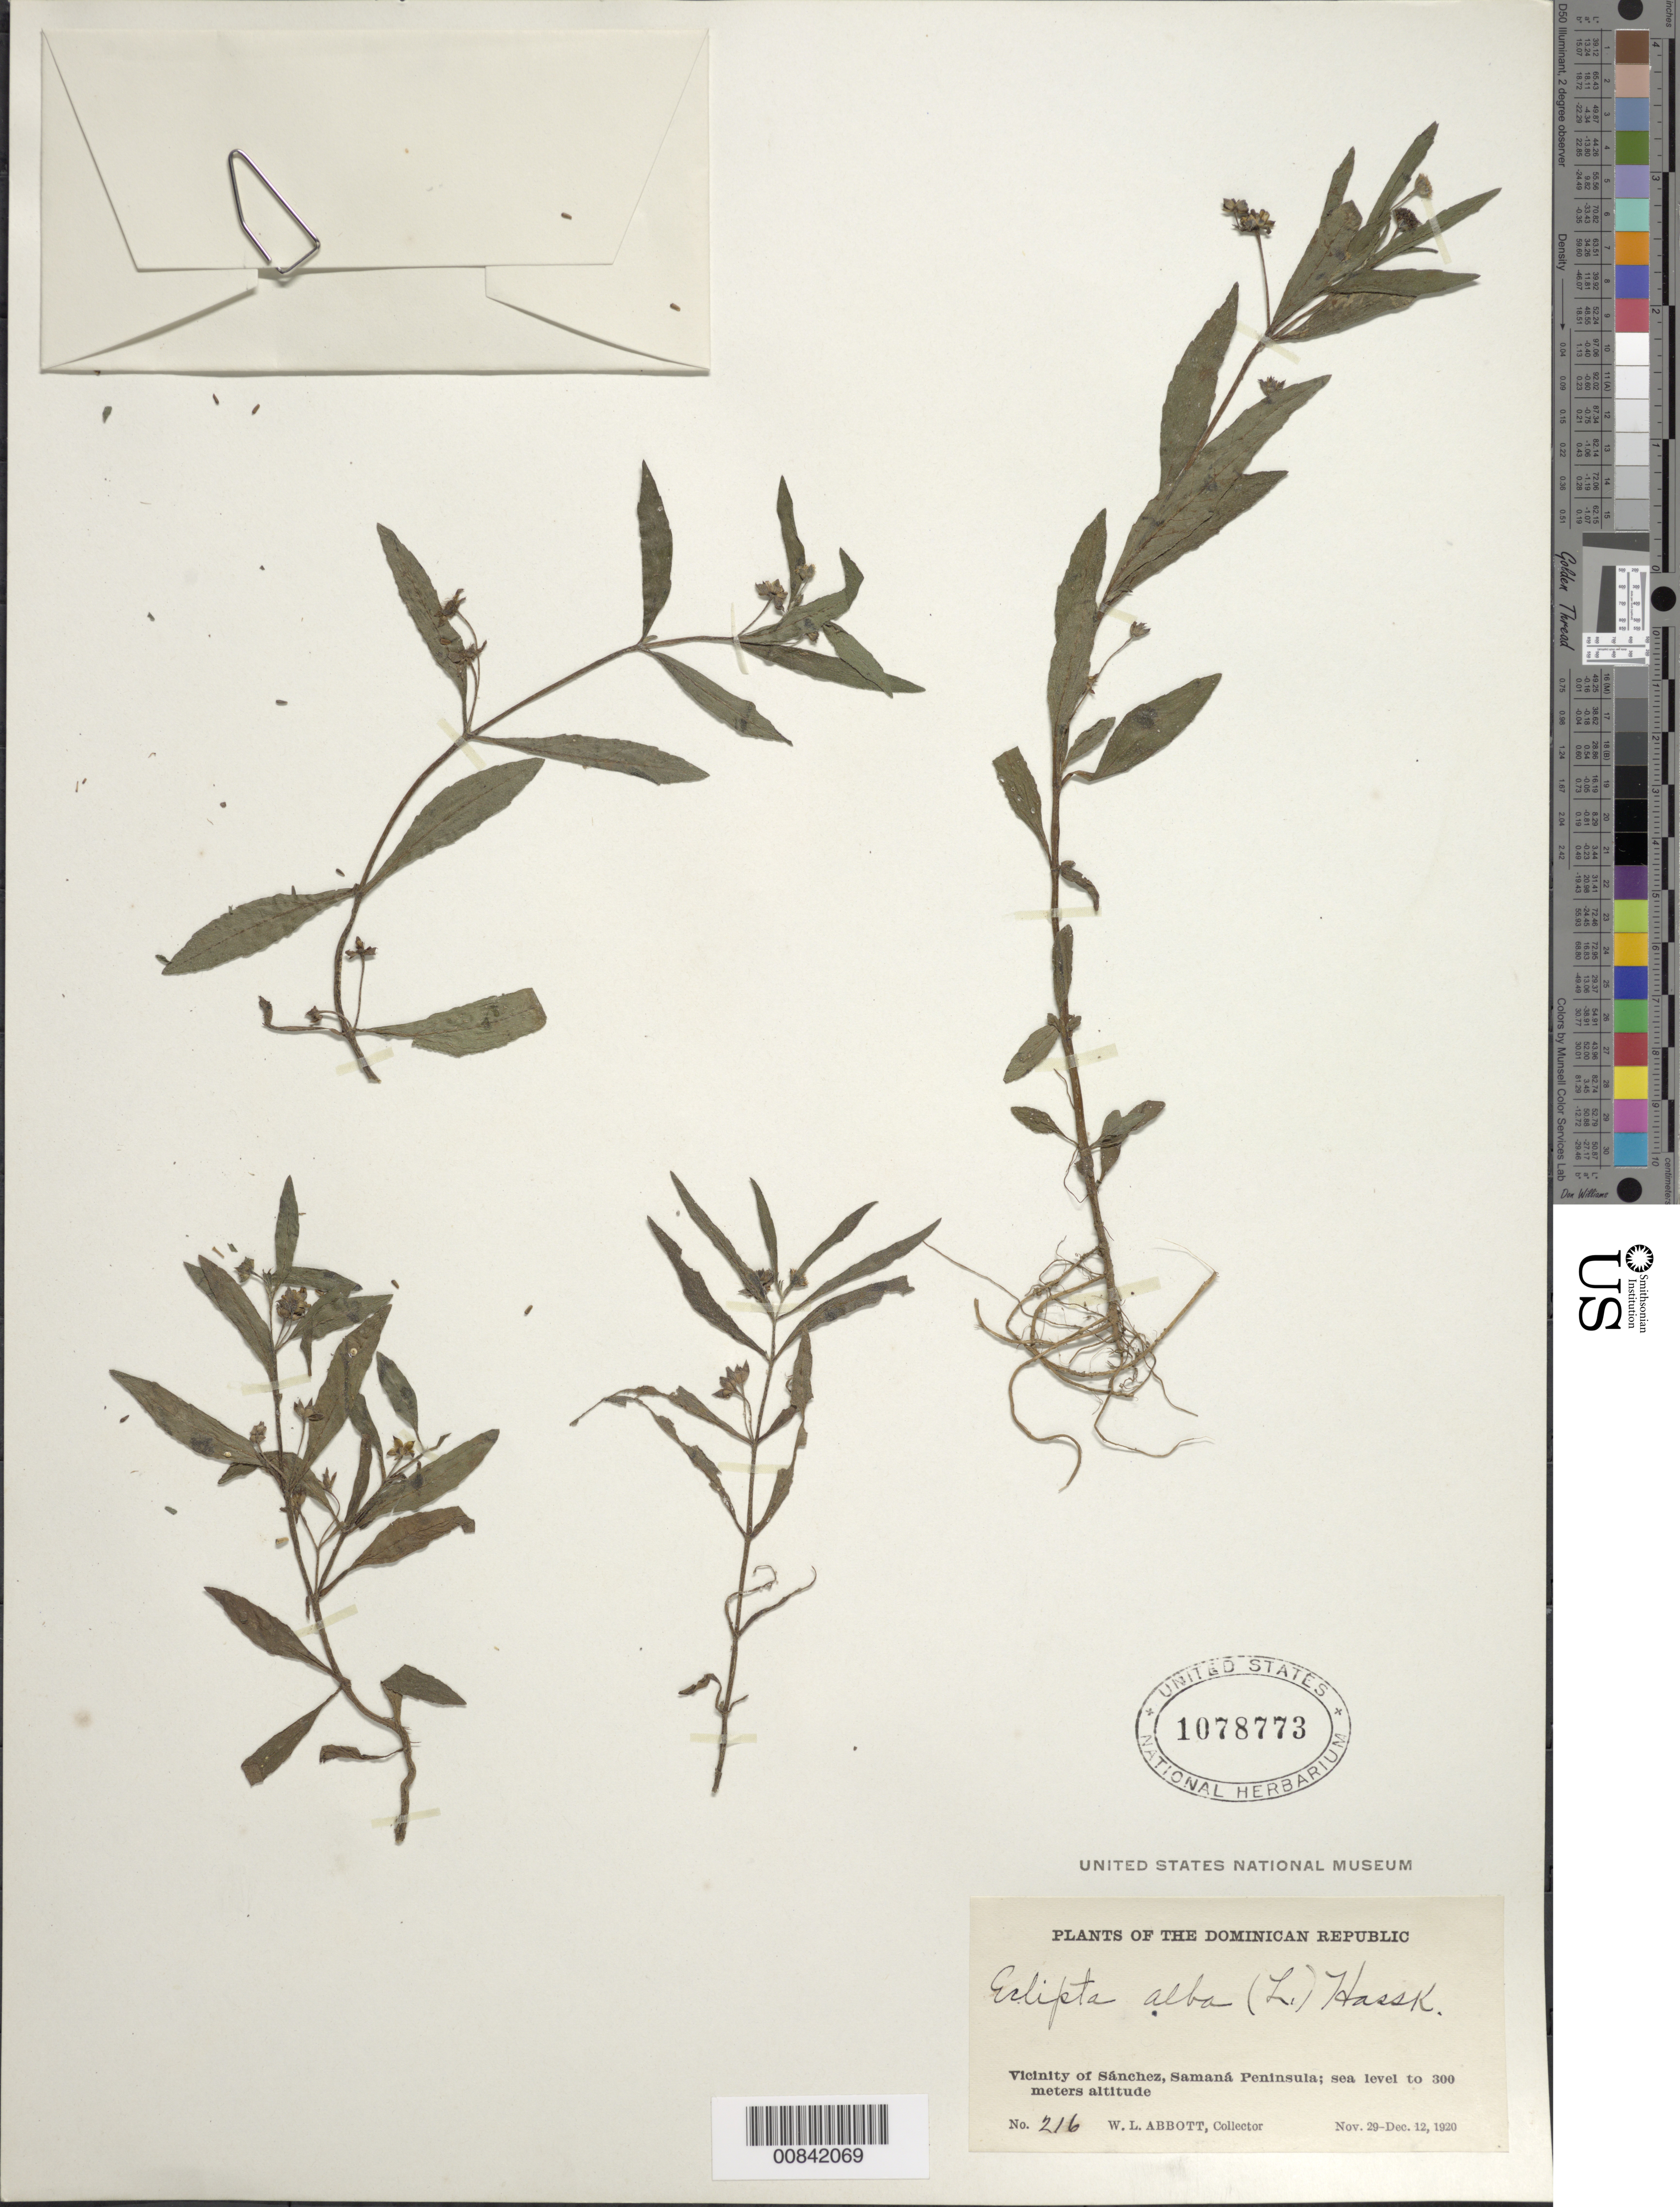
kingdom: Plantae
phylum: Tracheophyta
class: Magnoliopsida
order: Asterales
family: Asteraceae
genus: Eclipta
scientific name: Eclipta prostrata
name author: (L.) L.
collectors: W. L. Abbott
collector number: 216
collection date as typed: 29 Nov 1920 to 12 Dec 1920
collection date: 1920-11-29/1920-12-12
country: Dominican Republic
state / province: Samana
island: Hispaniola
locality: Sánchez, Samaná Peninsula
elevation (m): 0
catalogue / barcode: US 1078773